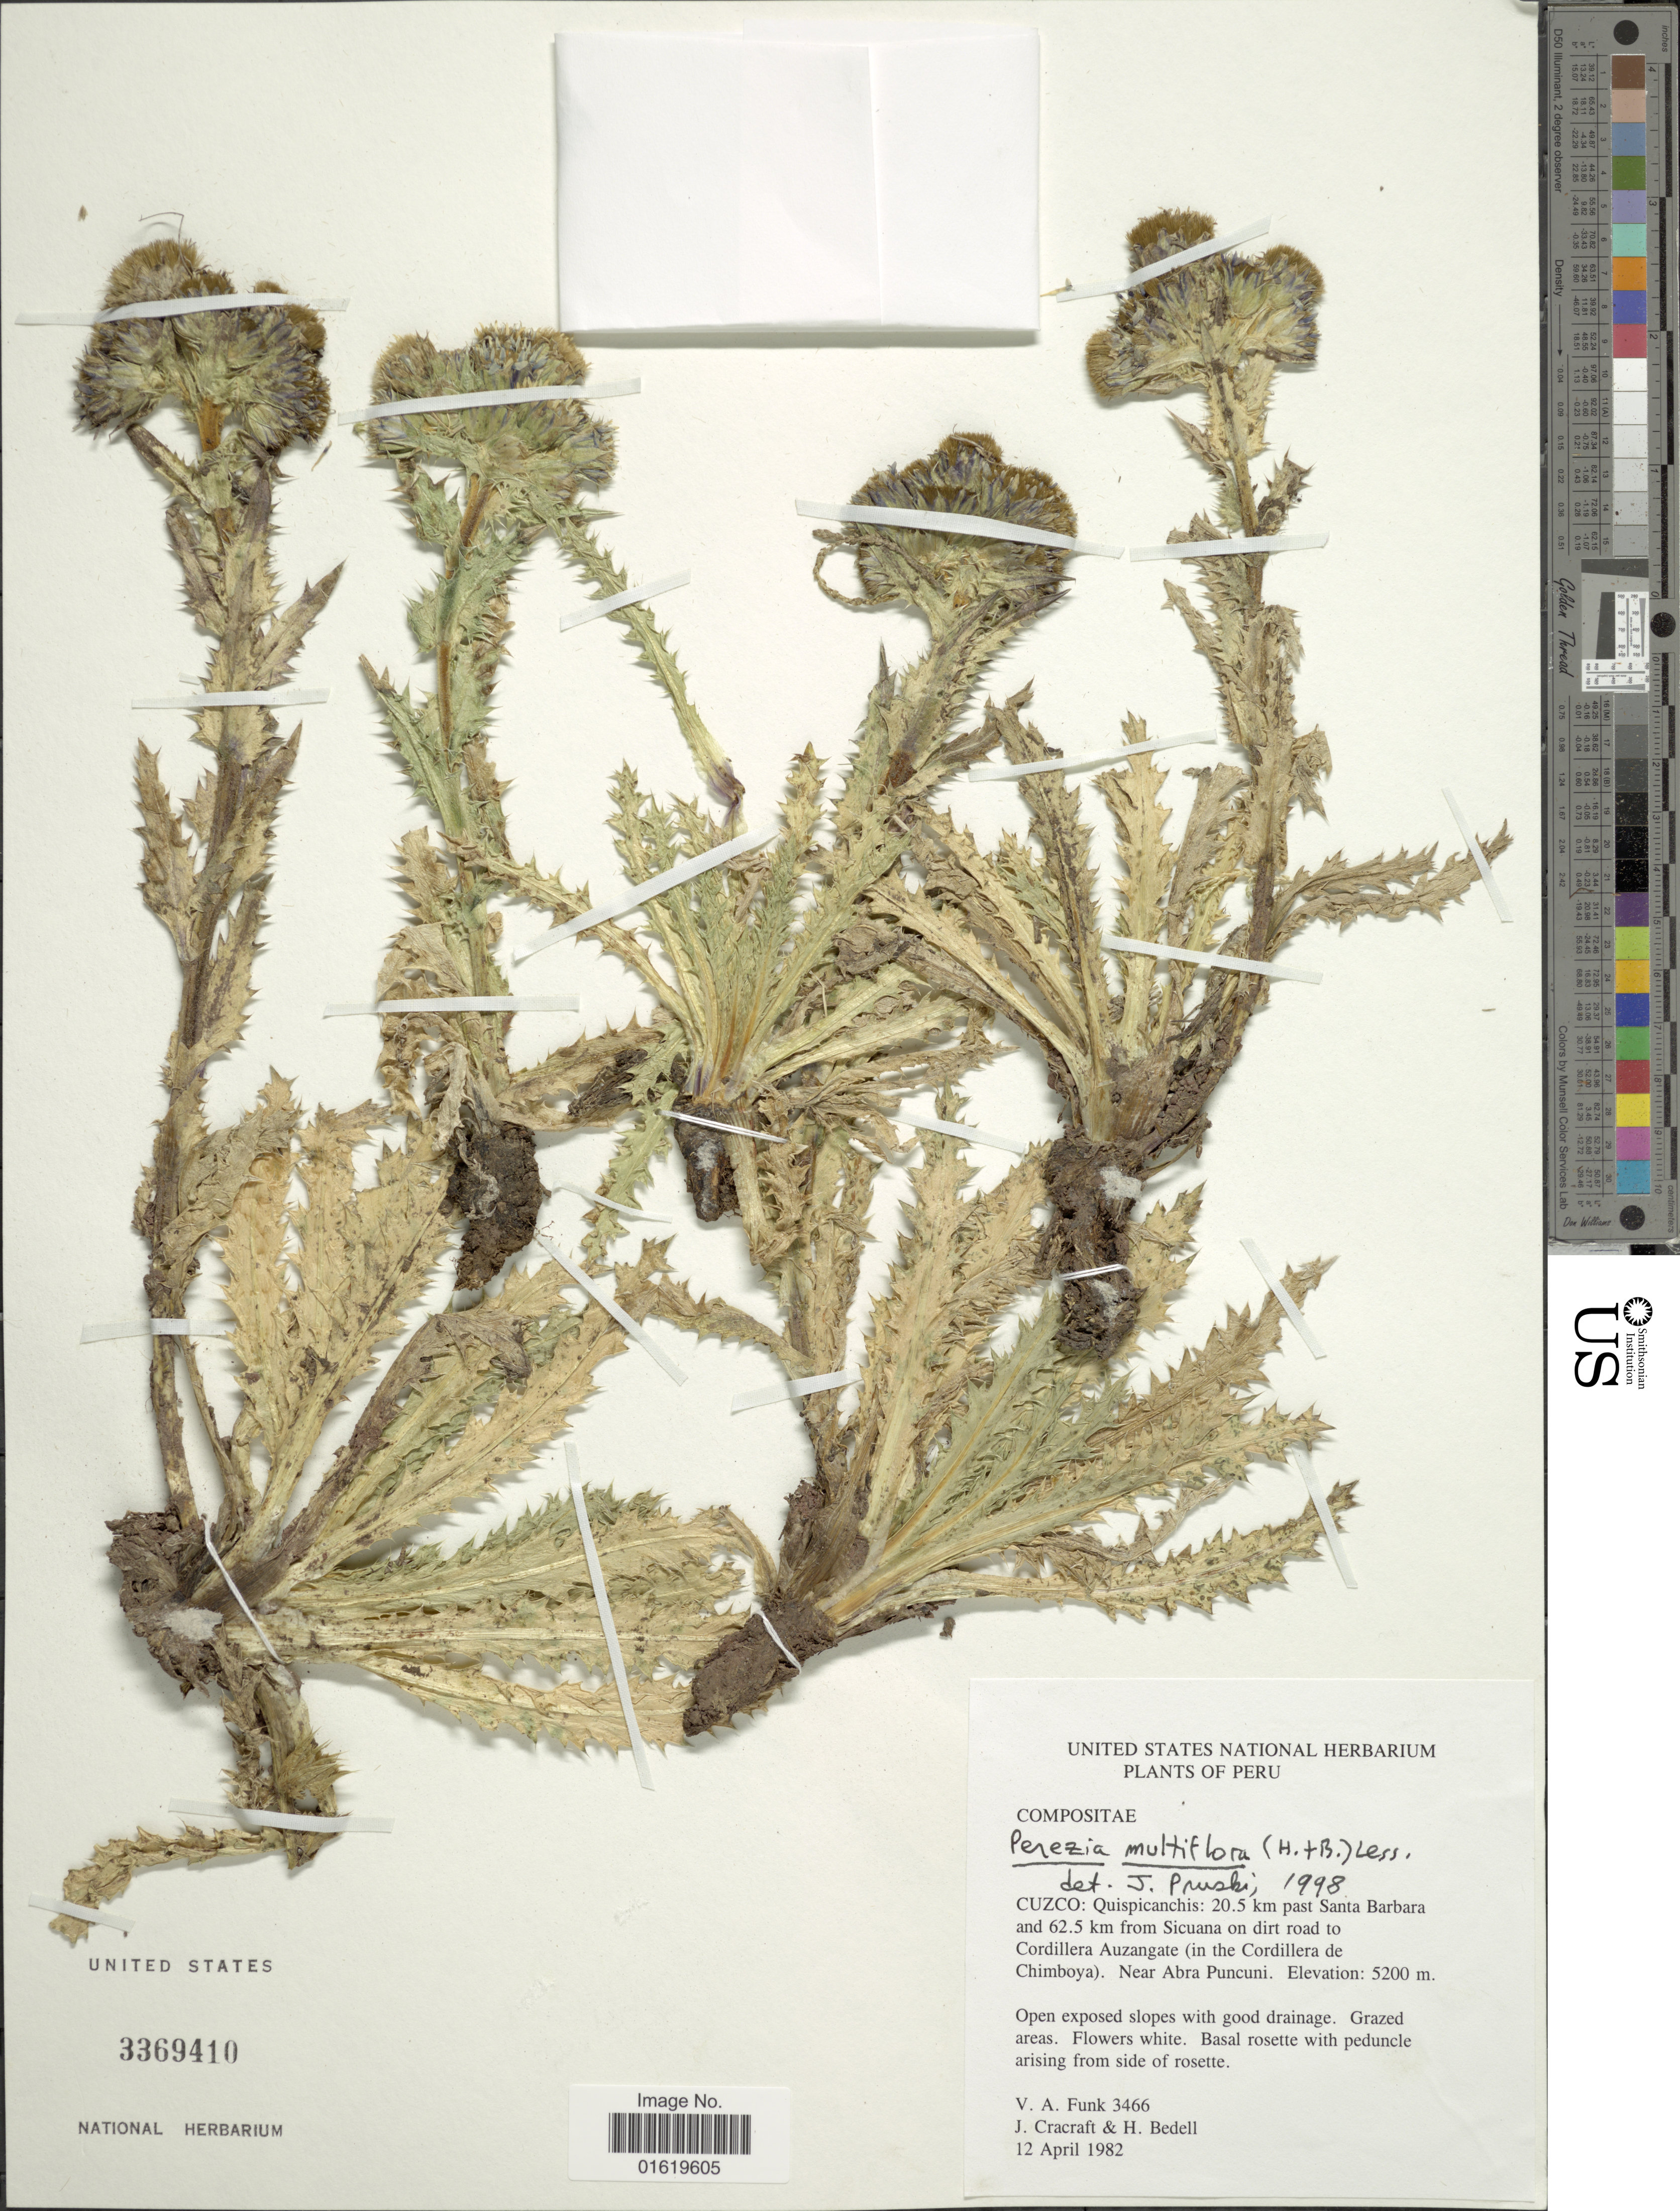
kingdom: Plantae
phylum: Tracheophyta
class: Magnoliopsida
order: Asterales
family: Asteraceae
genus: Perezia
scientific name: Perezia multiflora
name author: Less.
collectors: V. Funk, J. L. Cracraft & H. Bedell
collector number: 3466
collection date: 1982-04-12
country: Peru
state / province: Cusco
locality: Quispicanchis: 20.5 km past Santa Barbara and 62.5 km from Sicuana on dirt road to Cordillera Auzangate (in the Cordillera de Chimboya). Near Abra Puncuni.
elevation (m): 5200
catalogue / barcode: US 3369410